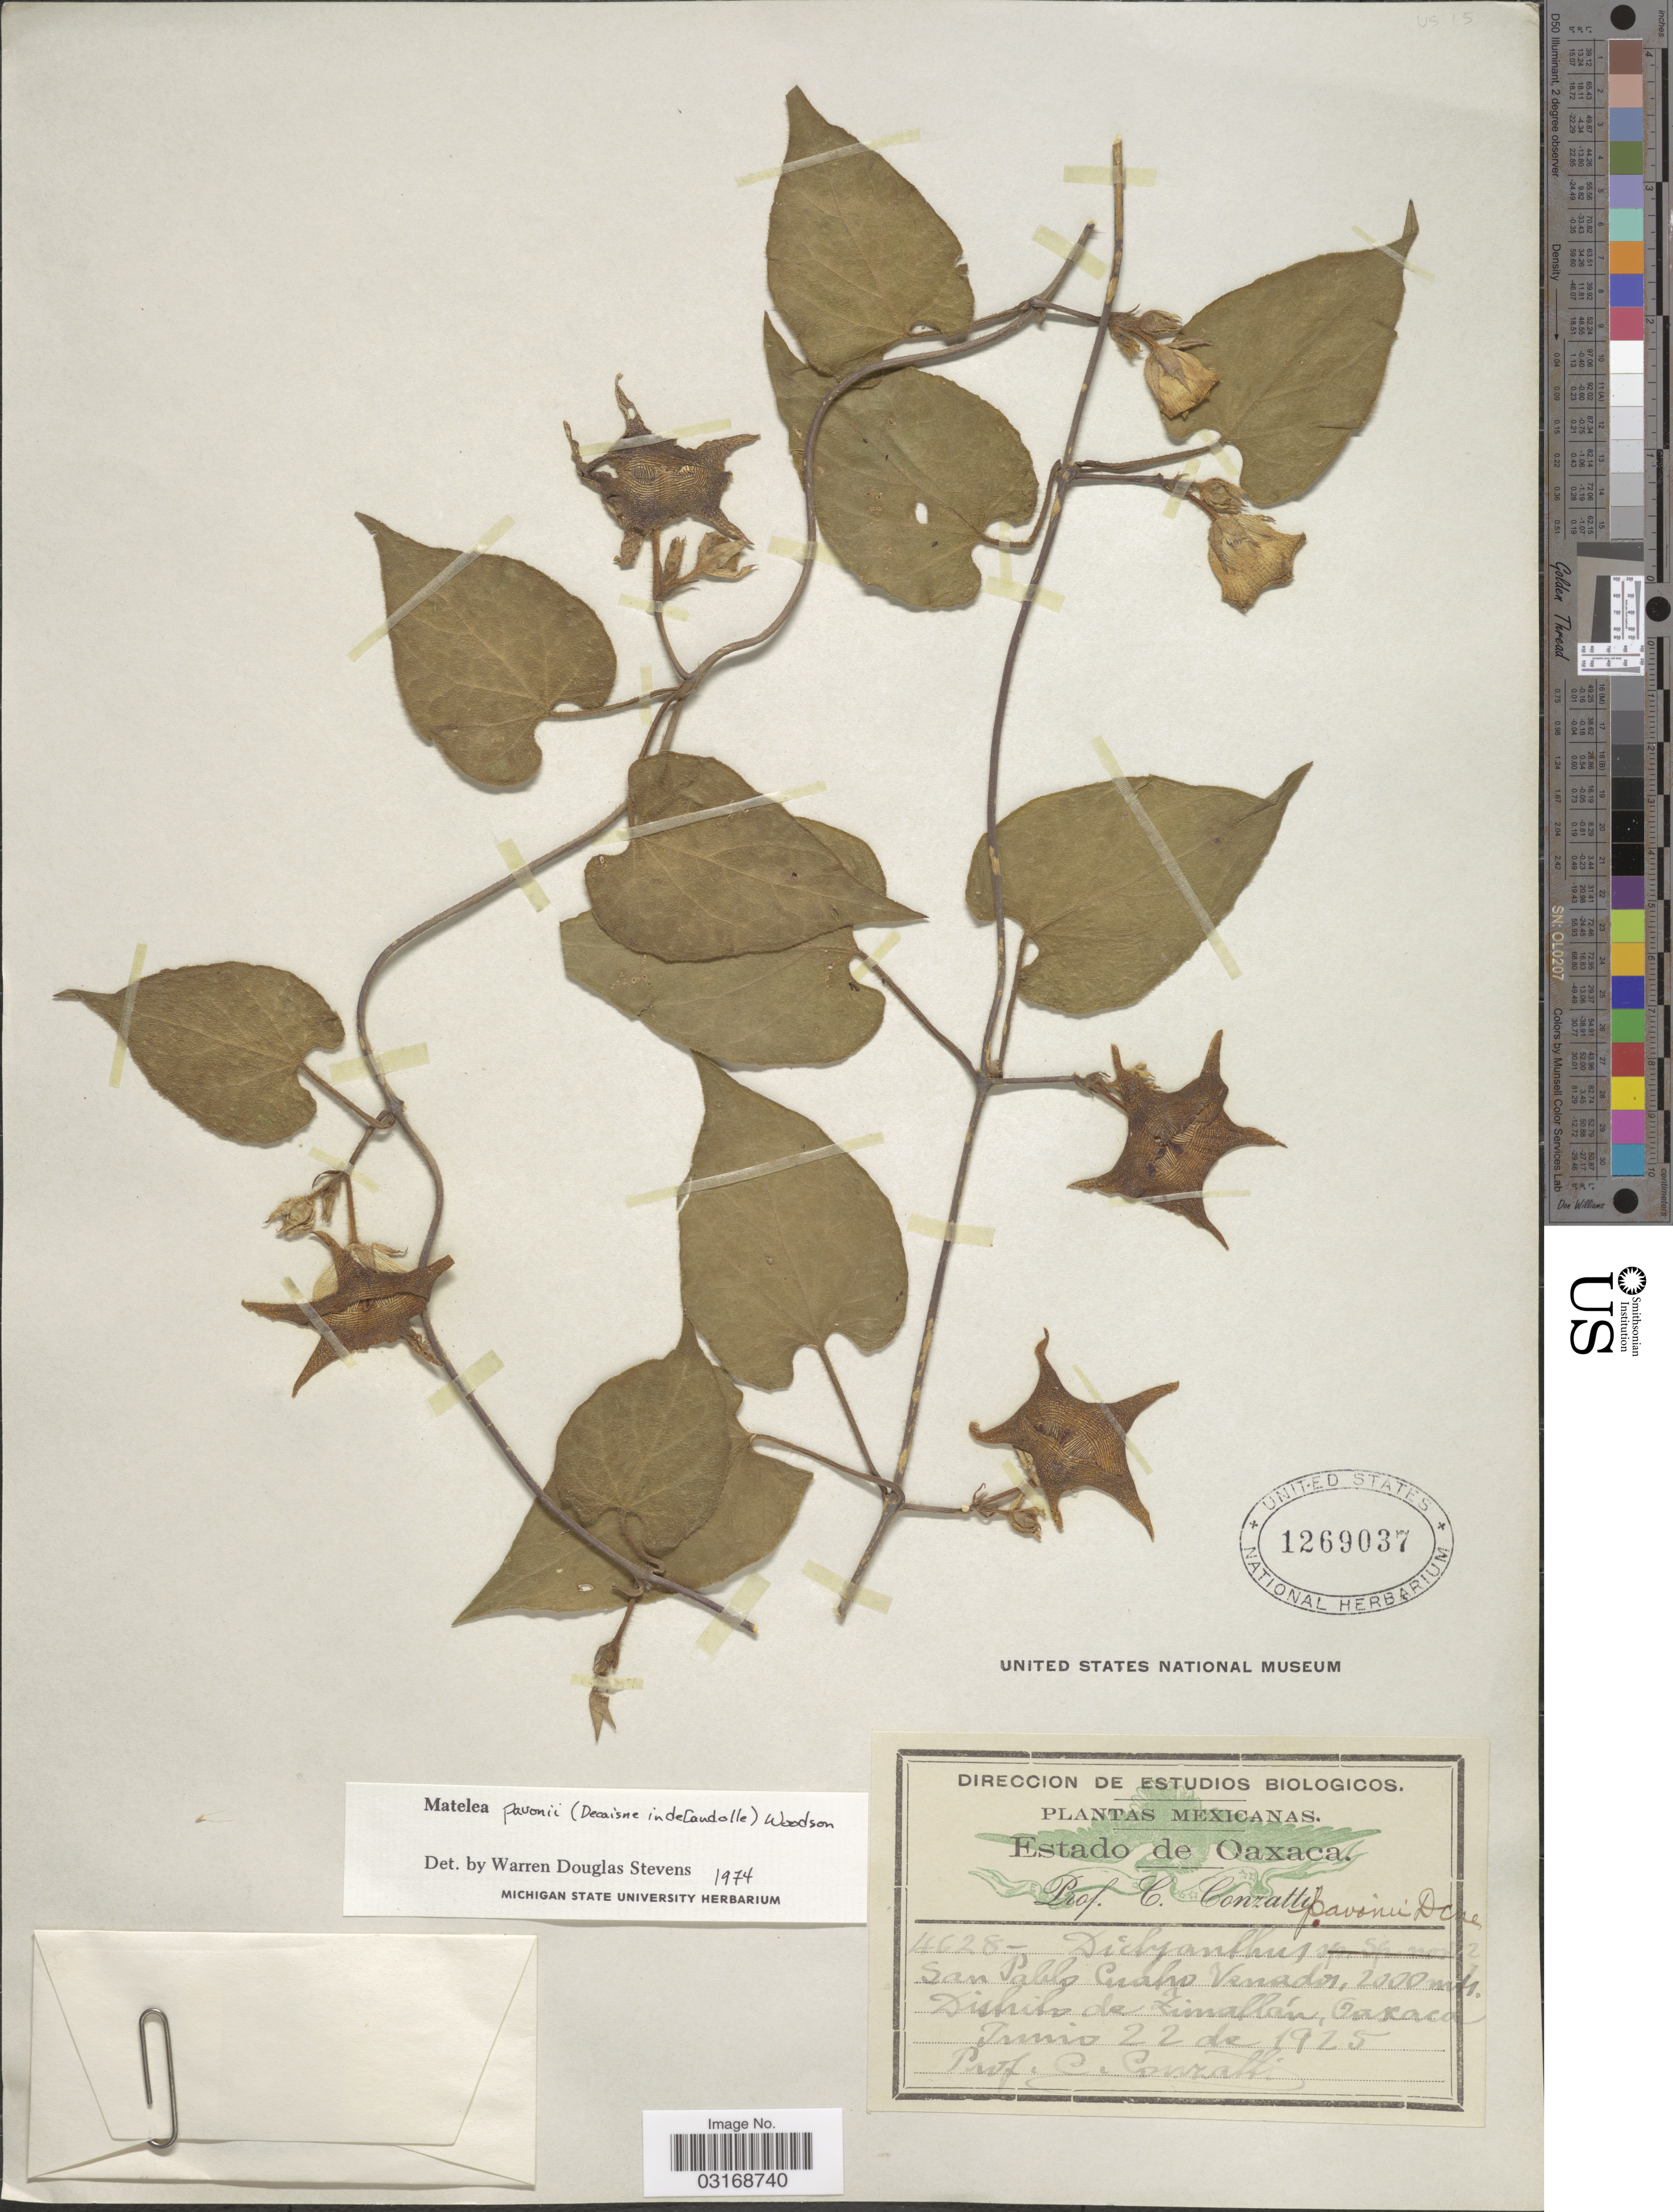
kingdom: Plantae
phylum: Tracheophyta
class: Magnoliopsida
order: Gentianales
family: Apocynaceae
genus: Matelea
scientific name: Matelea pavonii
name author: (Decne.) Woodson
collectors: C. Conzatti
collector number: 4628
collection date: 1925-06-22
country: Mexico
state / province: Oaxaca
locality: Estado de Oaxaca. San Pablo Cuatro Venadon. Distrito de Zimatlán.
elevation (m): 2000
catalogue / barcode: US 1269037